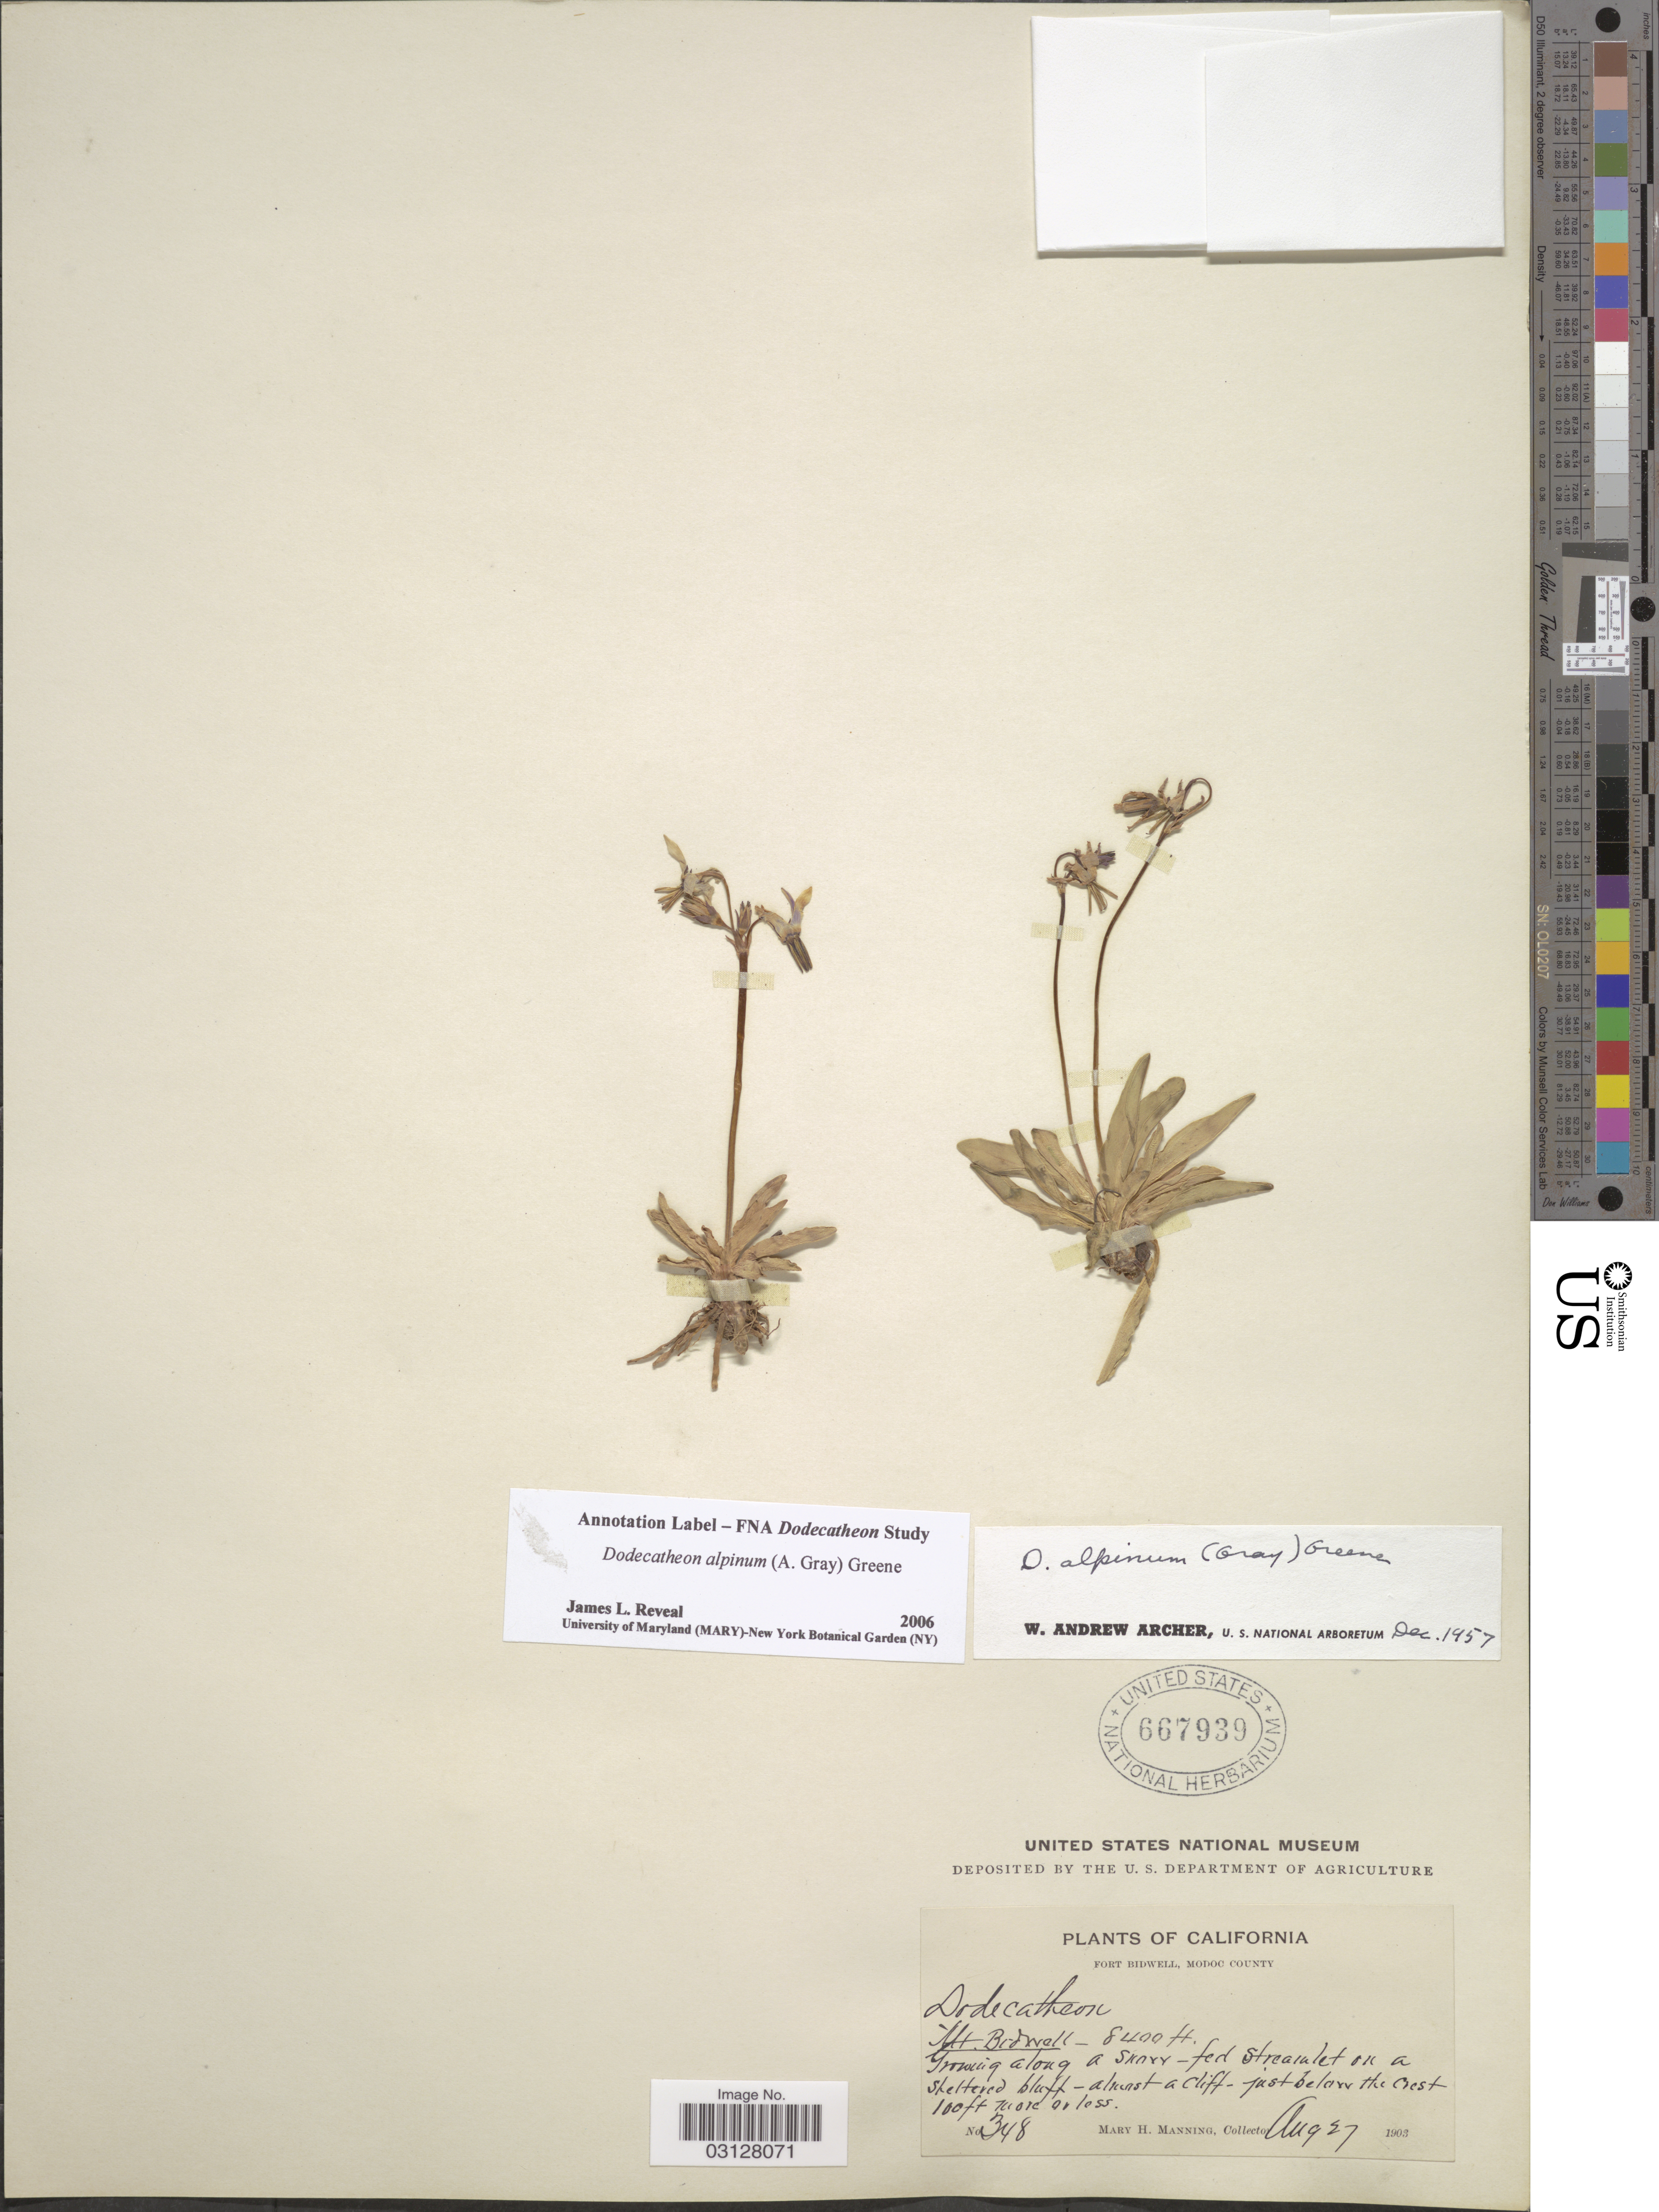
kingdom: Plantae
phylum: Tracheophyta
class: Magnoliopsida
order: Ericales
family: Primulaceae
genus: Dodecatheon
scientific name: Dodecatheon alpinum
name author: (A. Gray) Greene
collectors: M. Manning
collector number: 348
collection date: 1903-08-27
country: United States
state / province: California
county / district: Modoc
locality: Fort Bidwell, Modoc County. Mt. Bidwell.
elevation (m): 2560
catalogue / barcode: US 667939